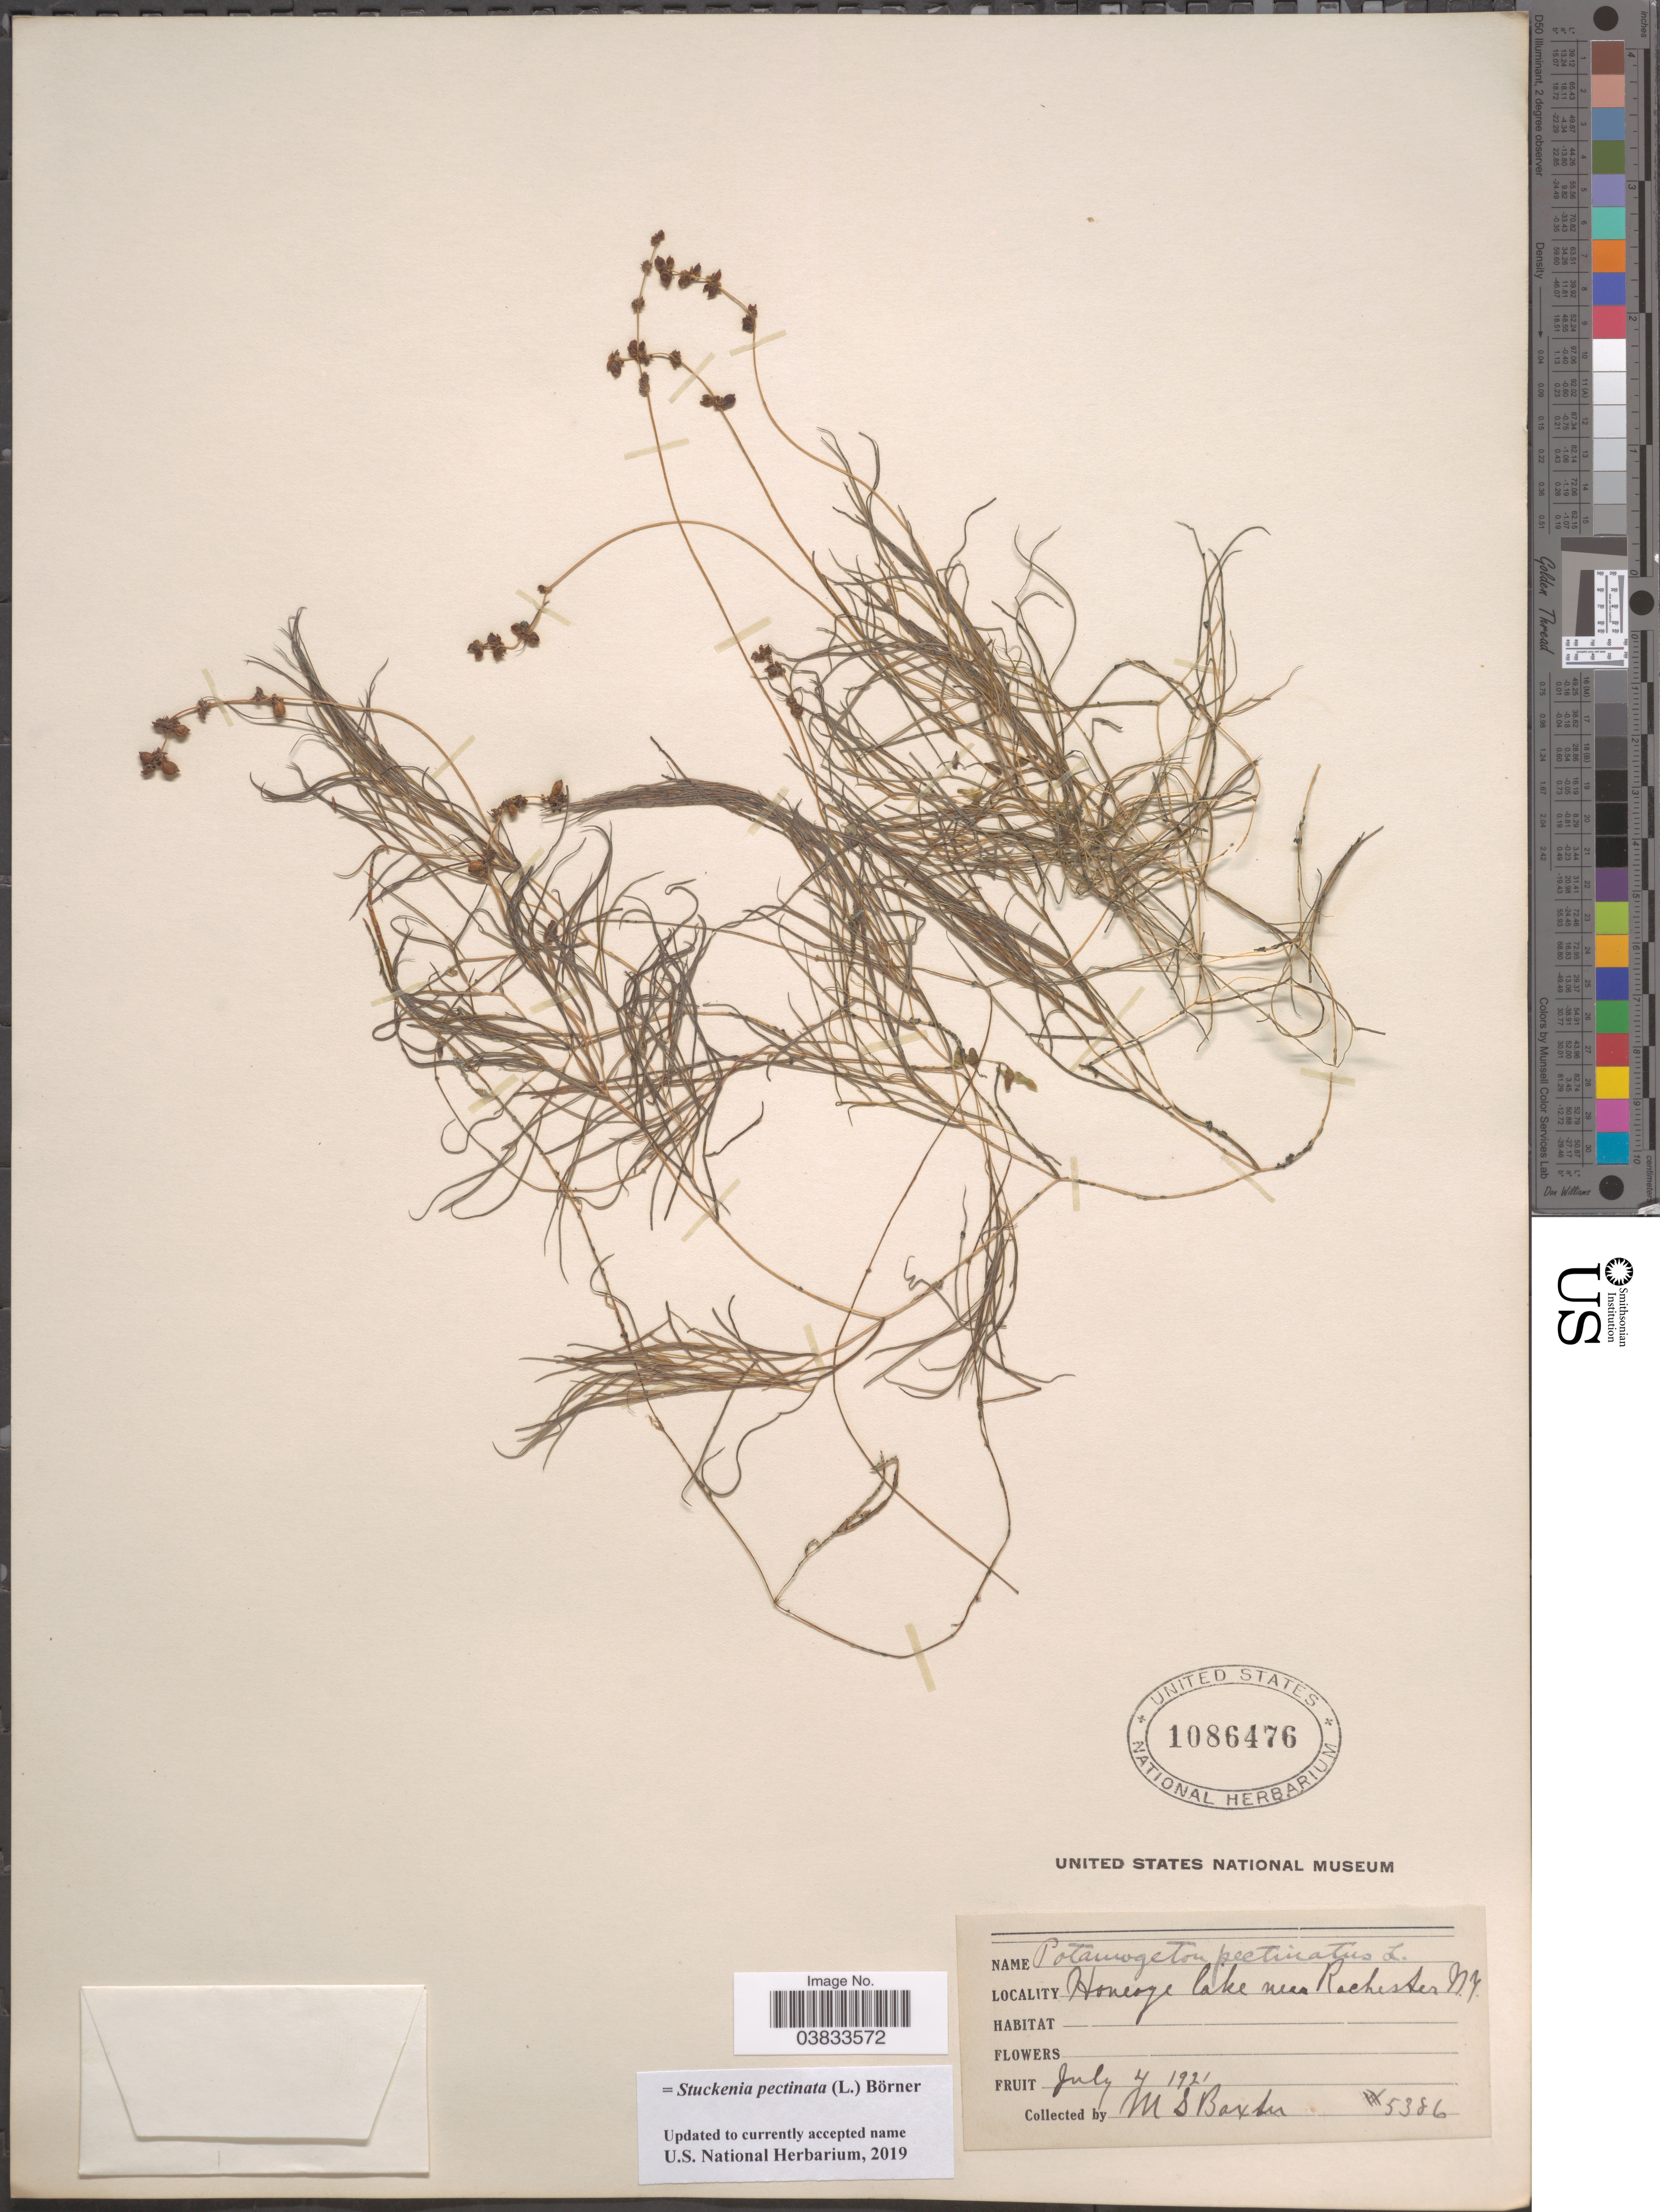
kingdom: Plantae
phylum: Tracheophyta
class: Liliopsida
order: Alismatales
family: Potamogetonaceae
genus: Stuckenia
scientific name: Stuckenia pectinata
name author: (L.) Börner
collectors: M. Baxter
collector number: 5386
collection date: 1921-07-04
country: United States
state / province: New York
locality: Honeoye Lake near Rochester.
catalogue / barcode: US 1086476